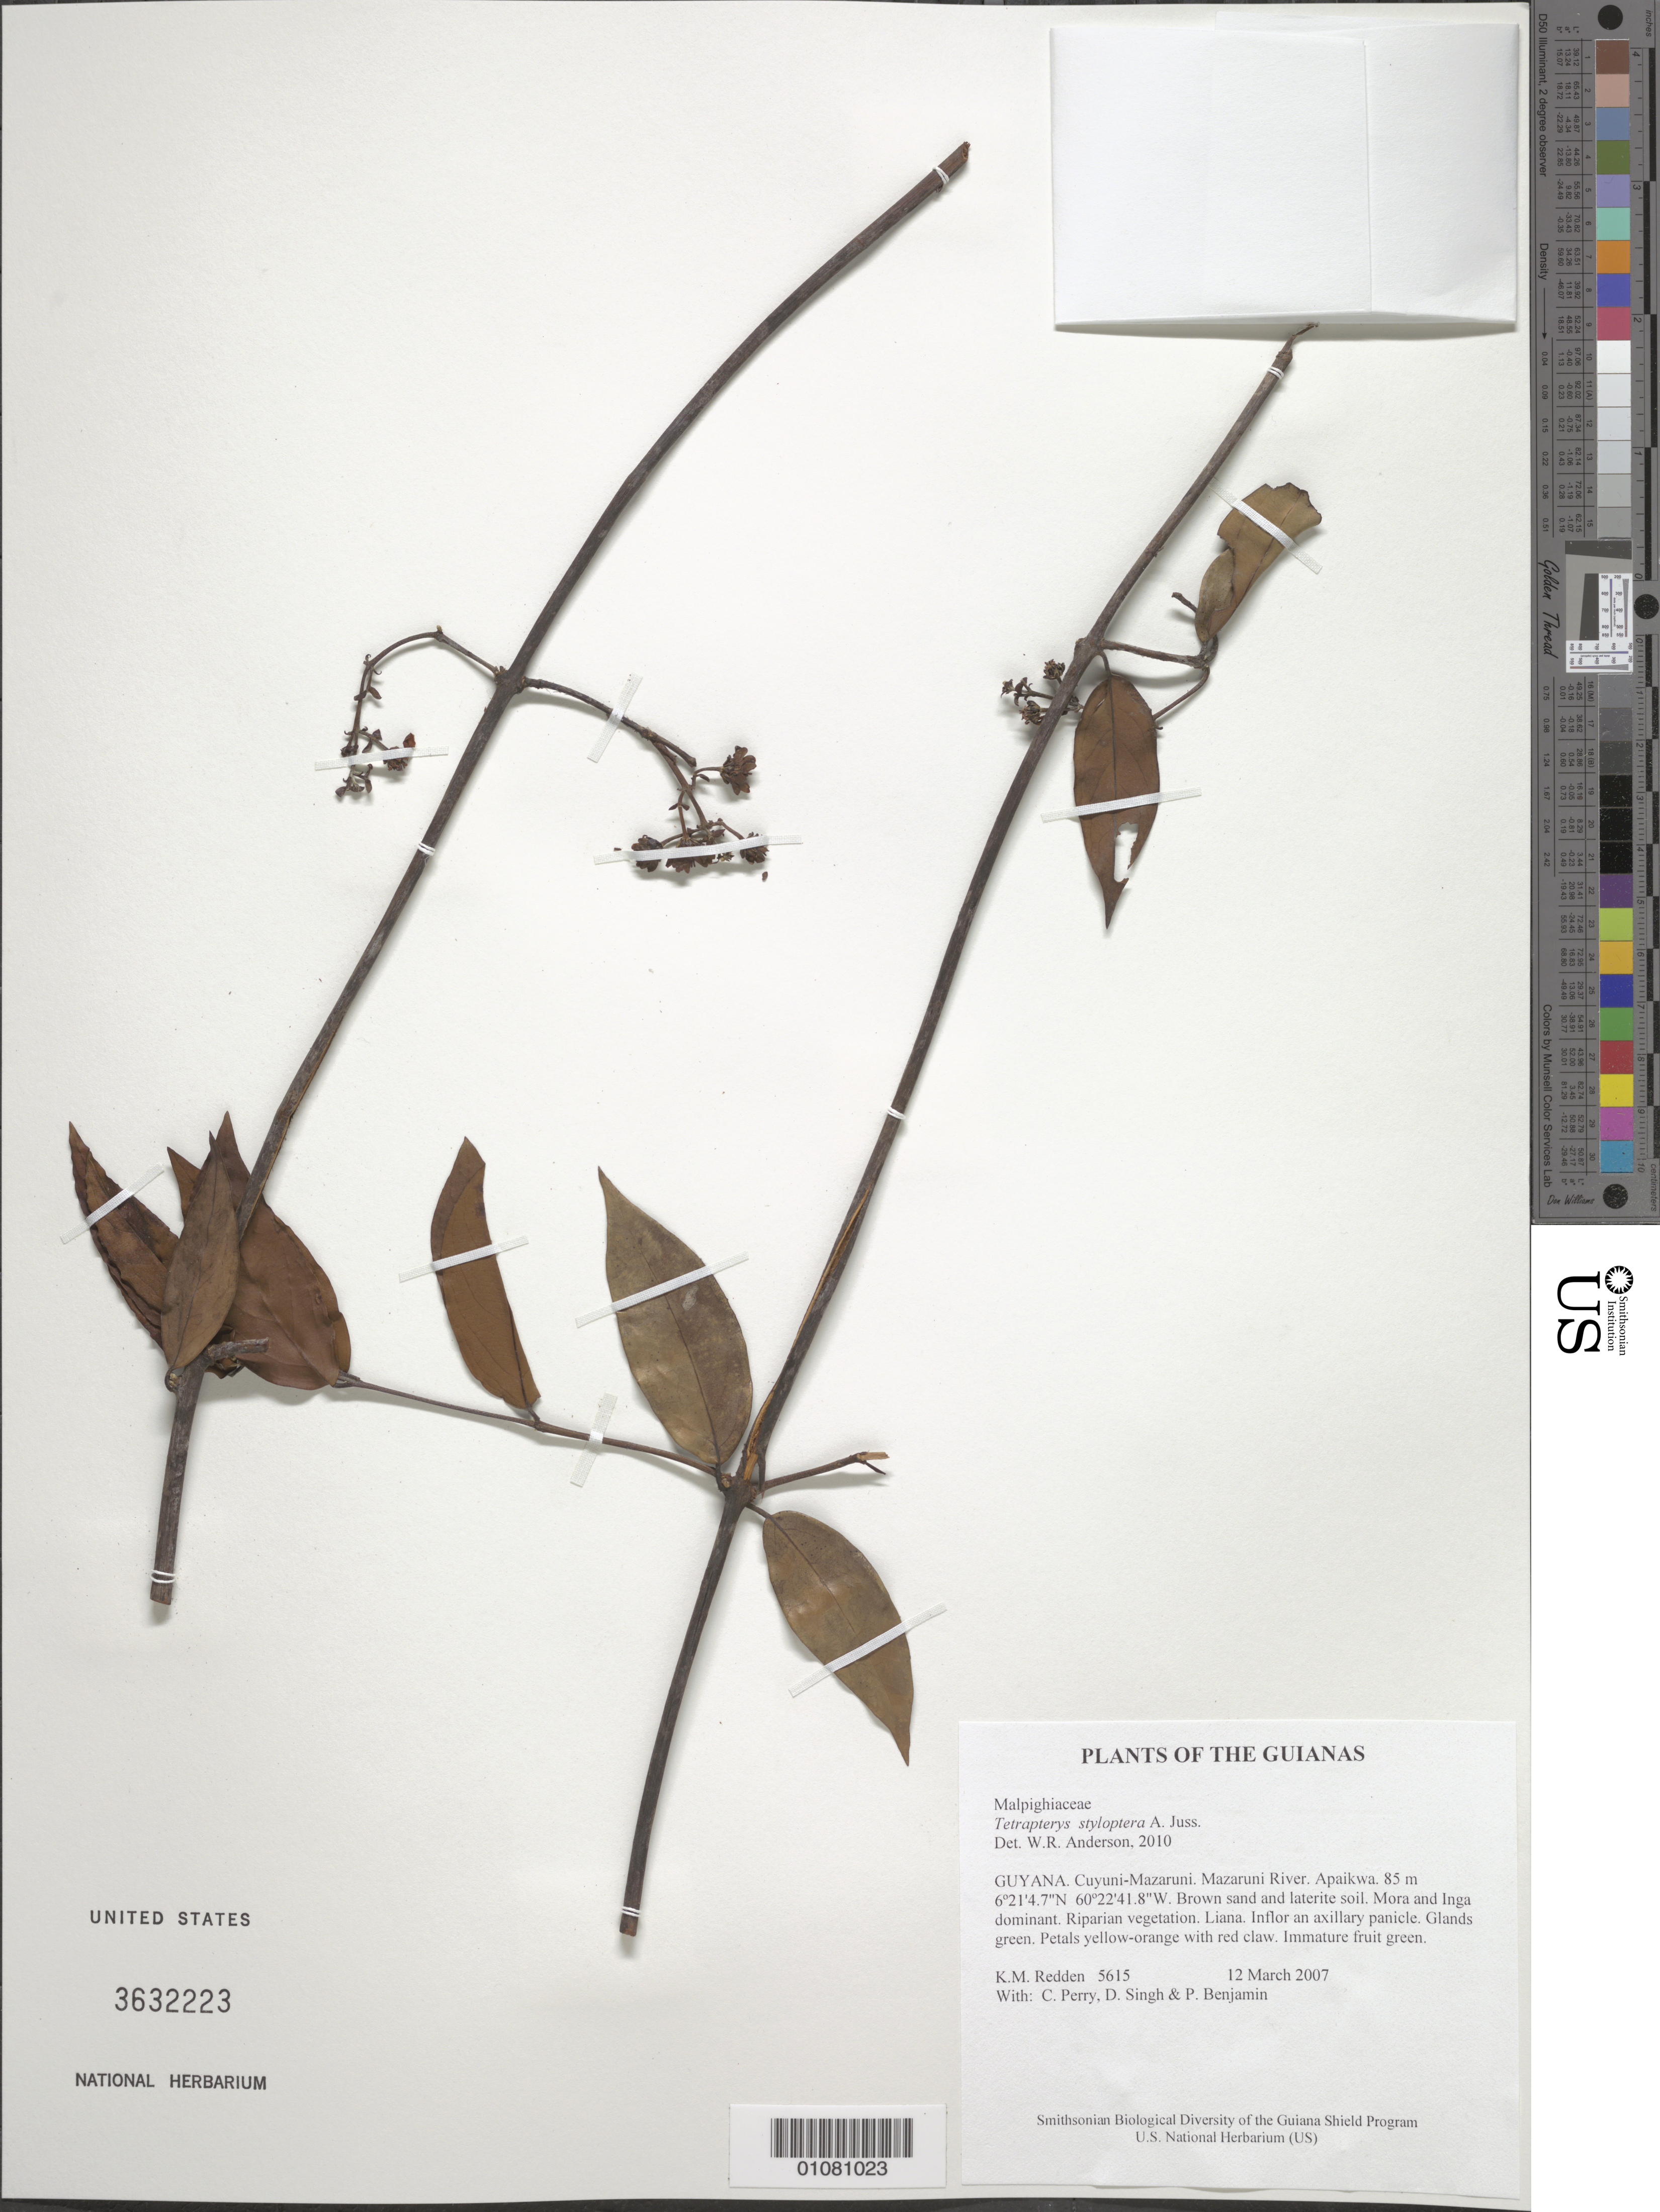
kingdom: Plantae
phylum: Tracheophyta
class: Magnoliopsida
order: Malpighiales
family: Malpighiaceae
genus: Glicophyllum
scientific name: Glicophyllum stylopterum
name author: (A. Juss.) R.F. Almeida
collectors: K. M. Redden, C. Perry, D. Singh & P. Benjamin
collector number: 5615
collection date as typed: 12 March 2007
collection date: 2007-03-12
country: Guyana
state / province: Cuyuni-Mazaruni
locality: Mazaruni River. Apaikwa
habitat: Brown sand and laterite soil. Mora and Inga dominant. Riparian vegetation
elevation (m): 85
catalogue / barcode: US 3632223